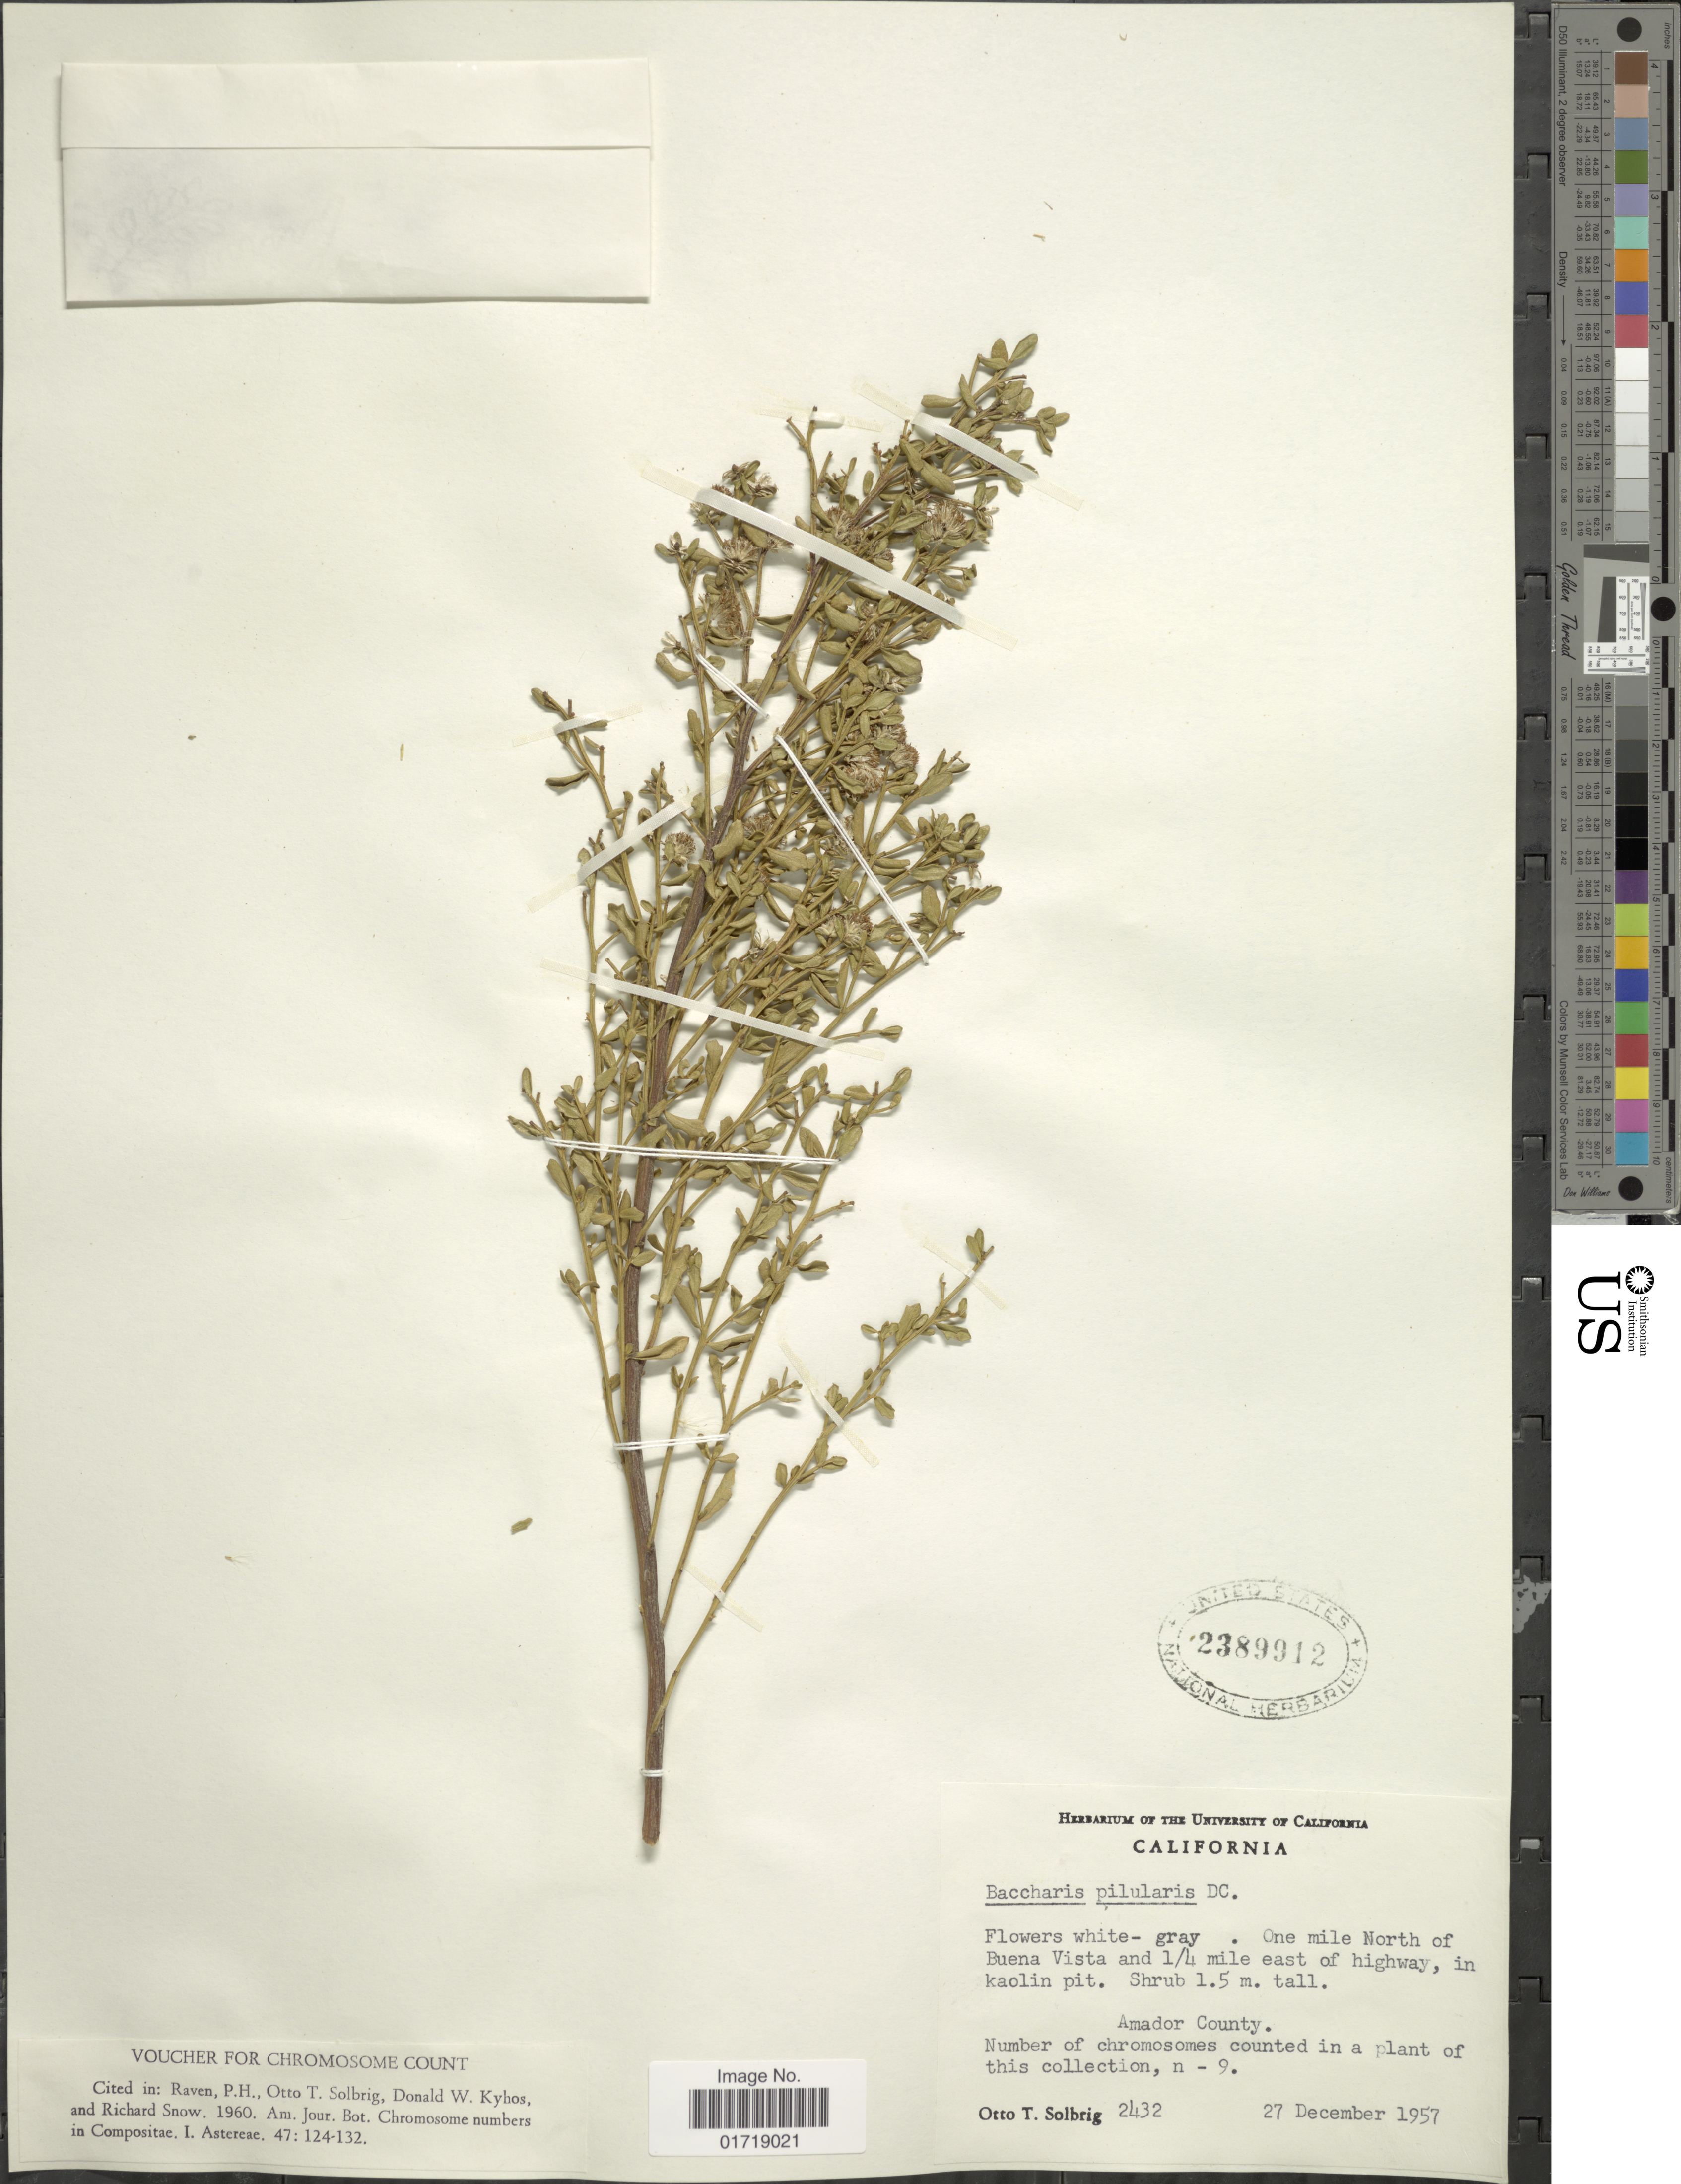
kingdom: Plantae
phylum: Tracheophyta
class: Magnoliopsida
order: Asterales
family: Asteraceae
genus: Baccharis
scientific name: Baccharis pilularis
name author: DC.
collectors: O. T. Solbrig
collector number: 2432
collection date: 1957-12-27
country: United States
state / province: California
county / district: Amador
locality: One mile North of Buena Vista and 1/4 mile east of highway, in kaolin pit, Amador County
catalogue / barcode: US 2389912